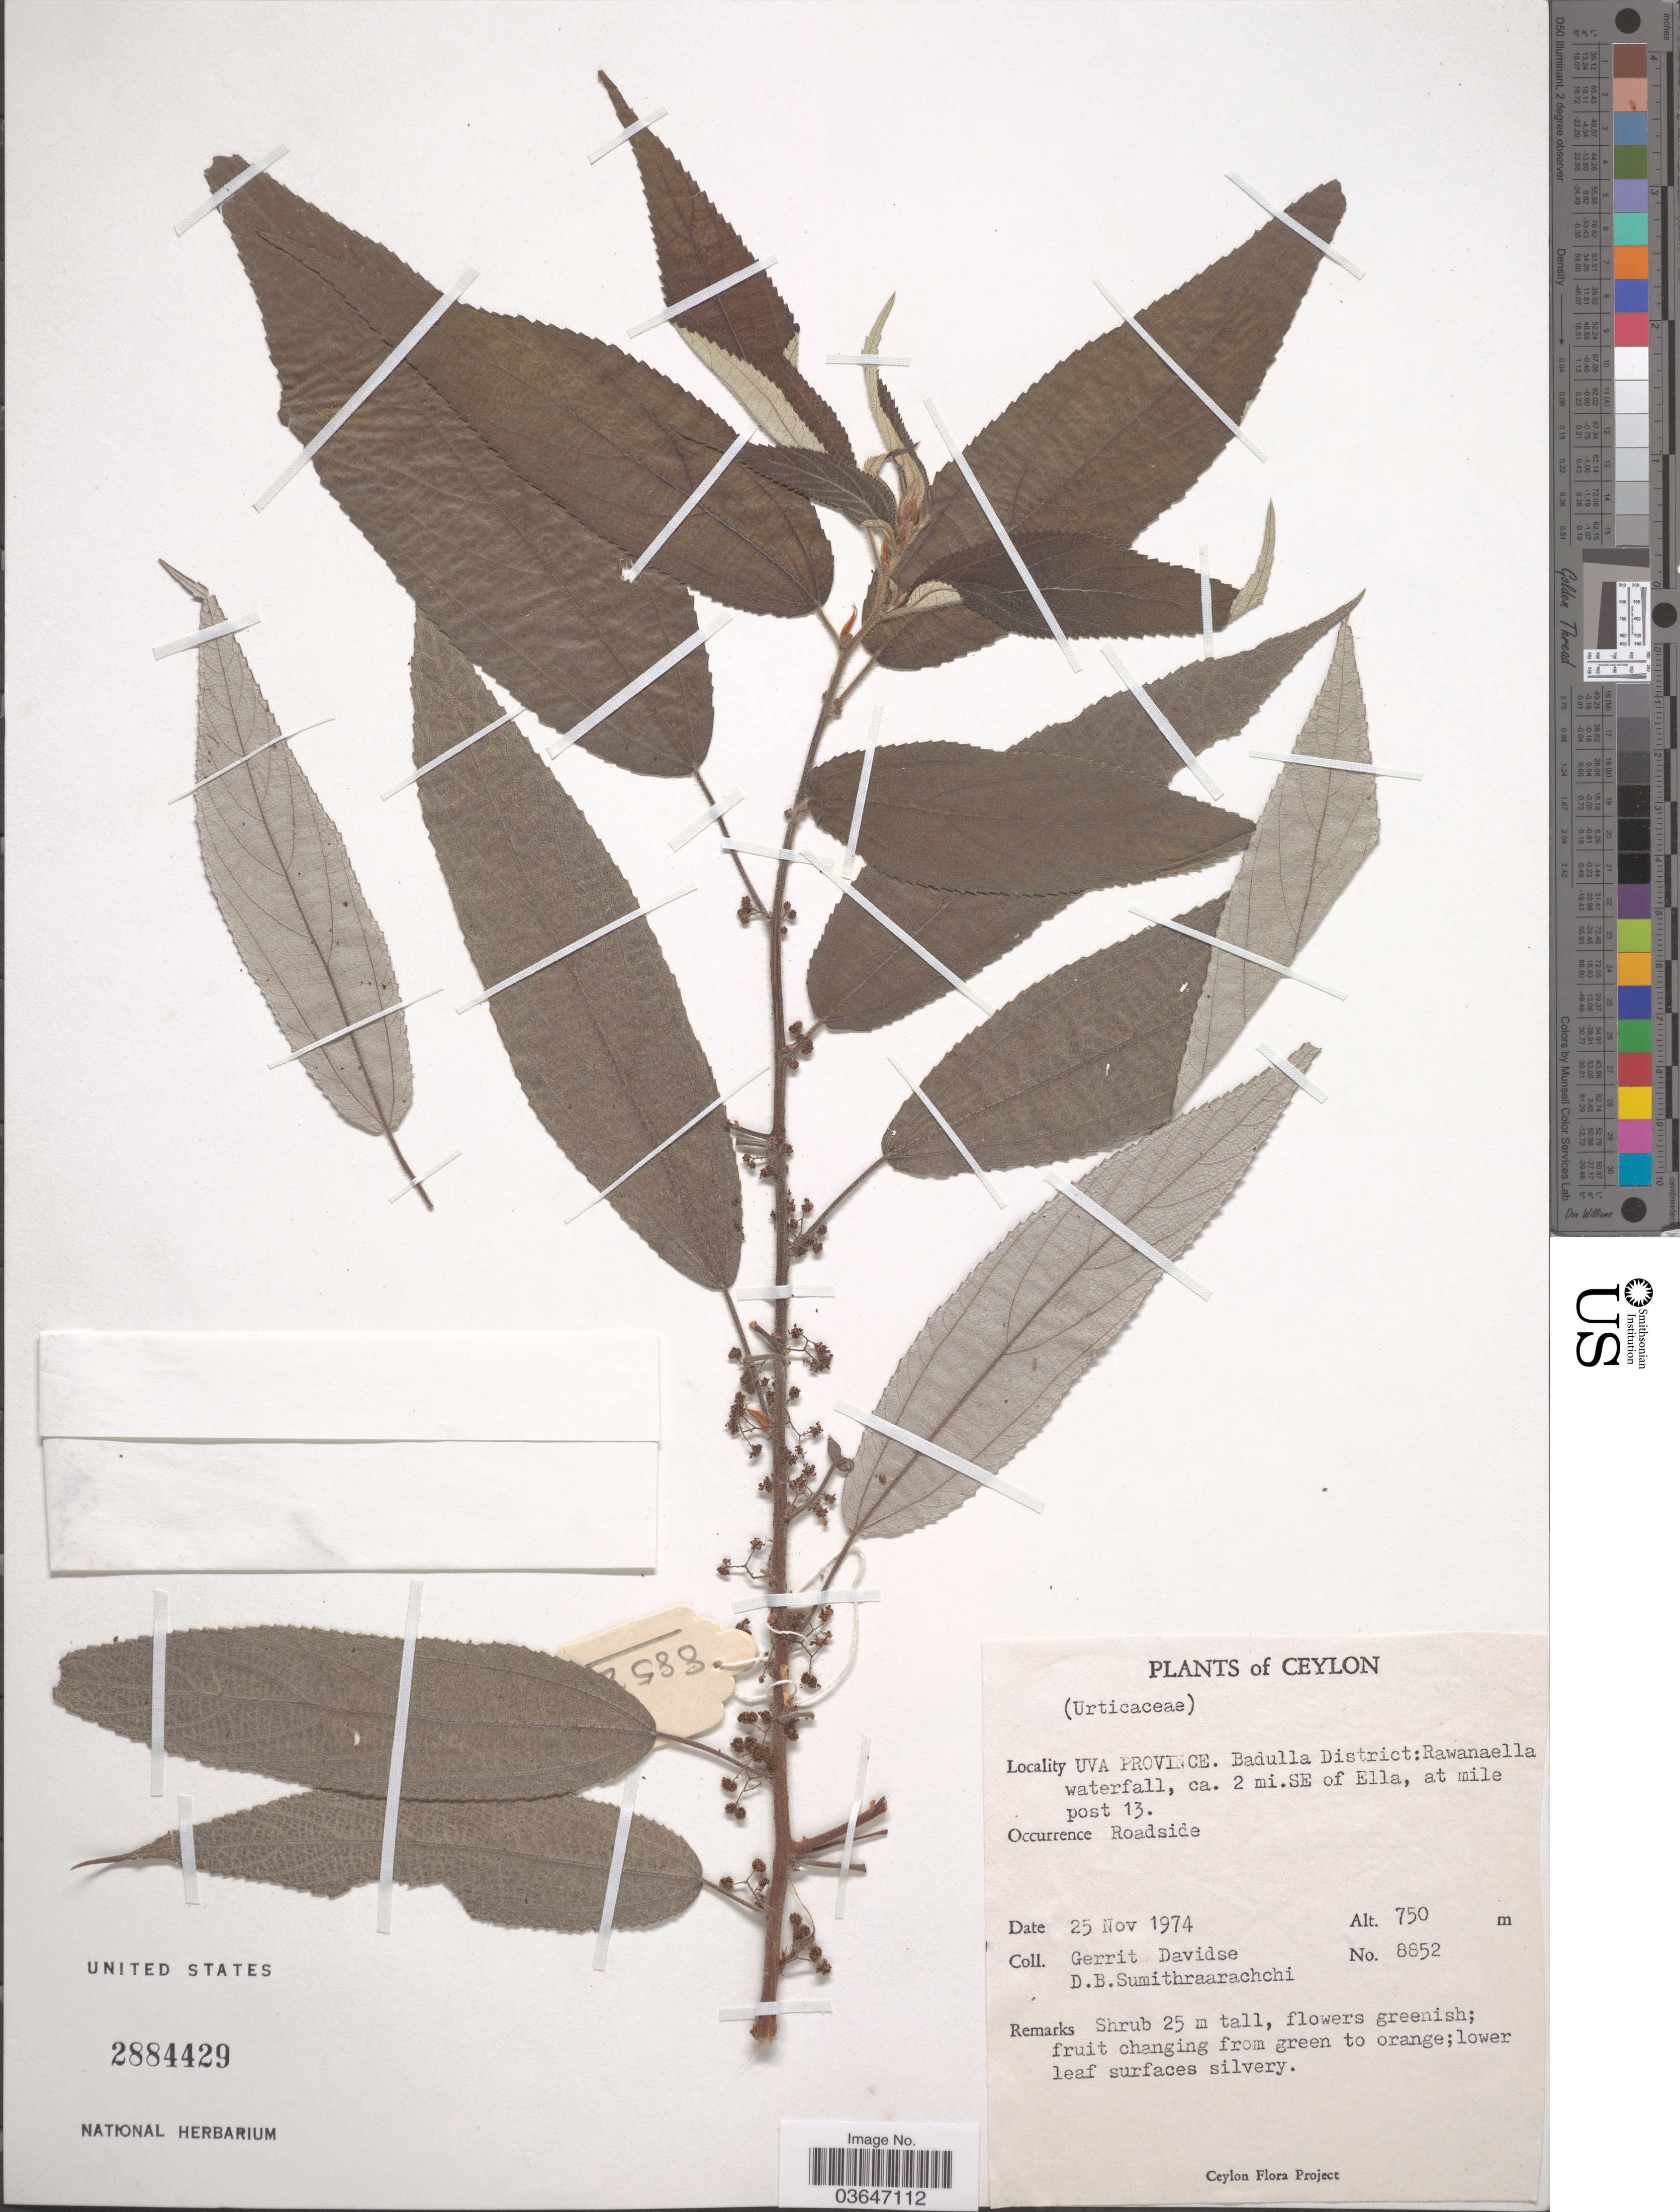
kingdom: Plantae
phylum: Tracheophyta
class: Magnoliopsida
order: Proteales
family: Proteaceae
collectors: G. Davidse & D. B. Sumithraarachchi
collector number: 8852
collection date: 1974-11-25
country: Sri Lanka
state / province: Uva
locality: Ceylon. Badulla District:Rawanaella waterfall, ca. 2 mi.SE of Ella, at mile post 13.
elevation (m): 750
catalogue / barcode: US 2884429